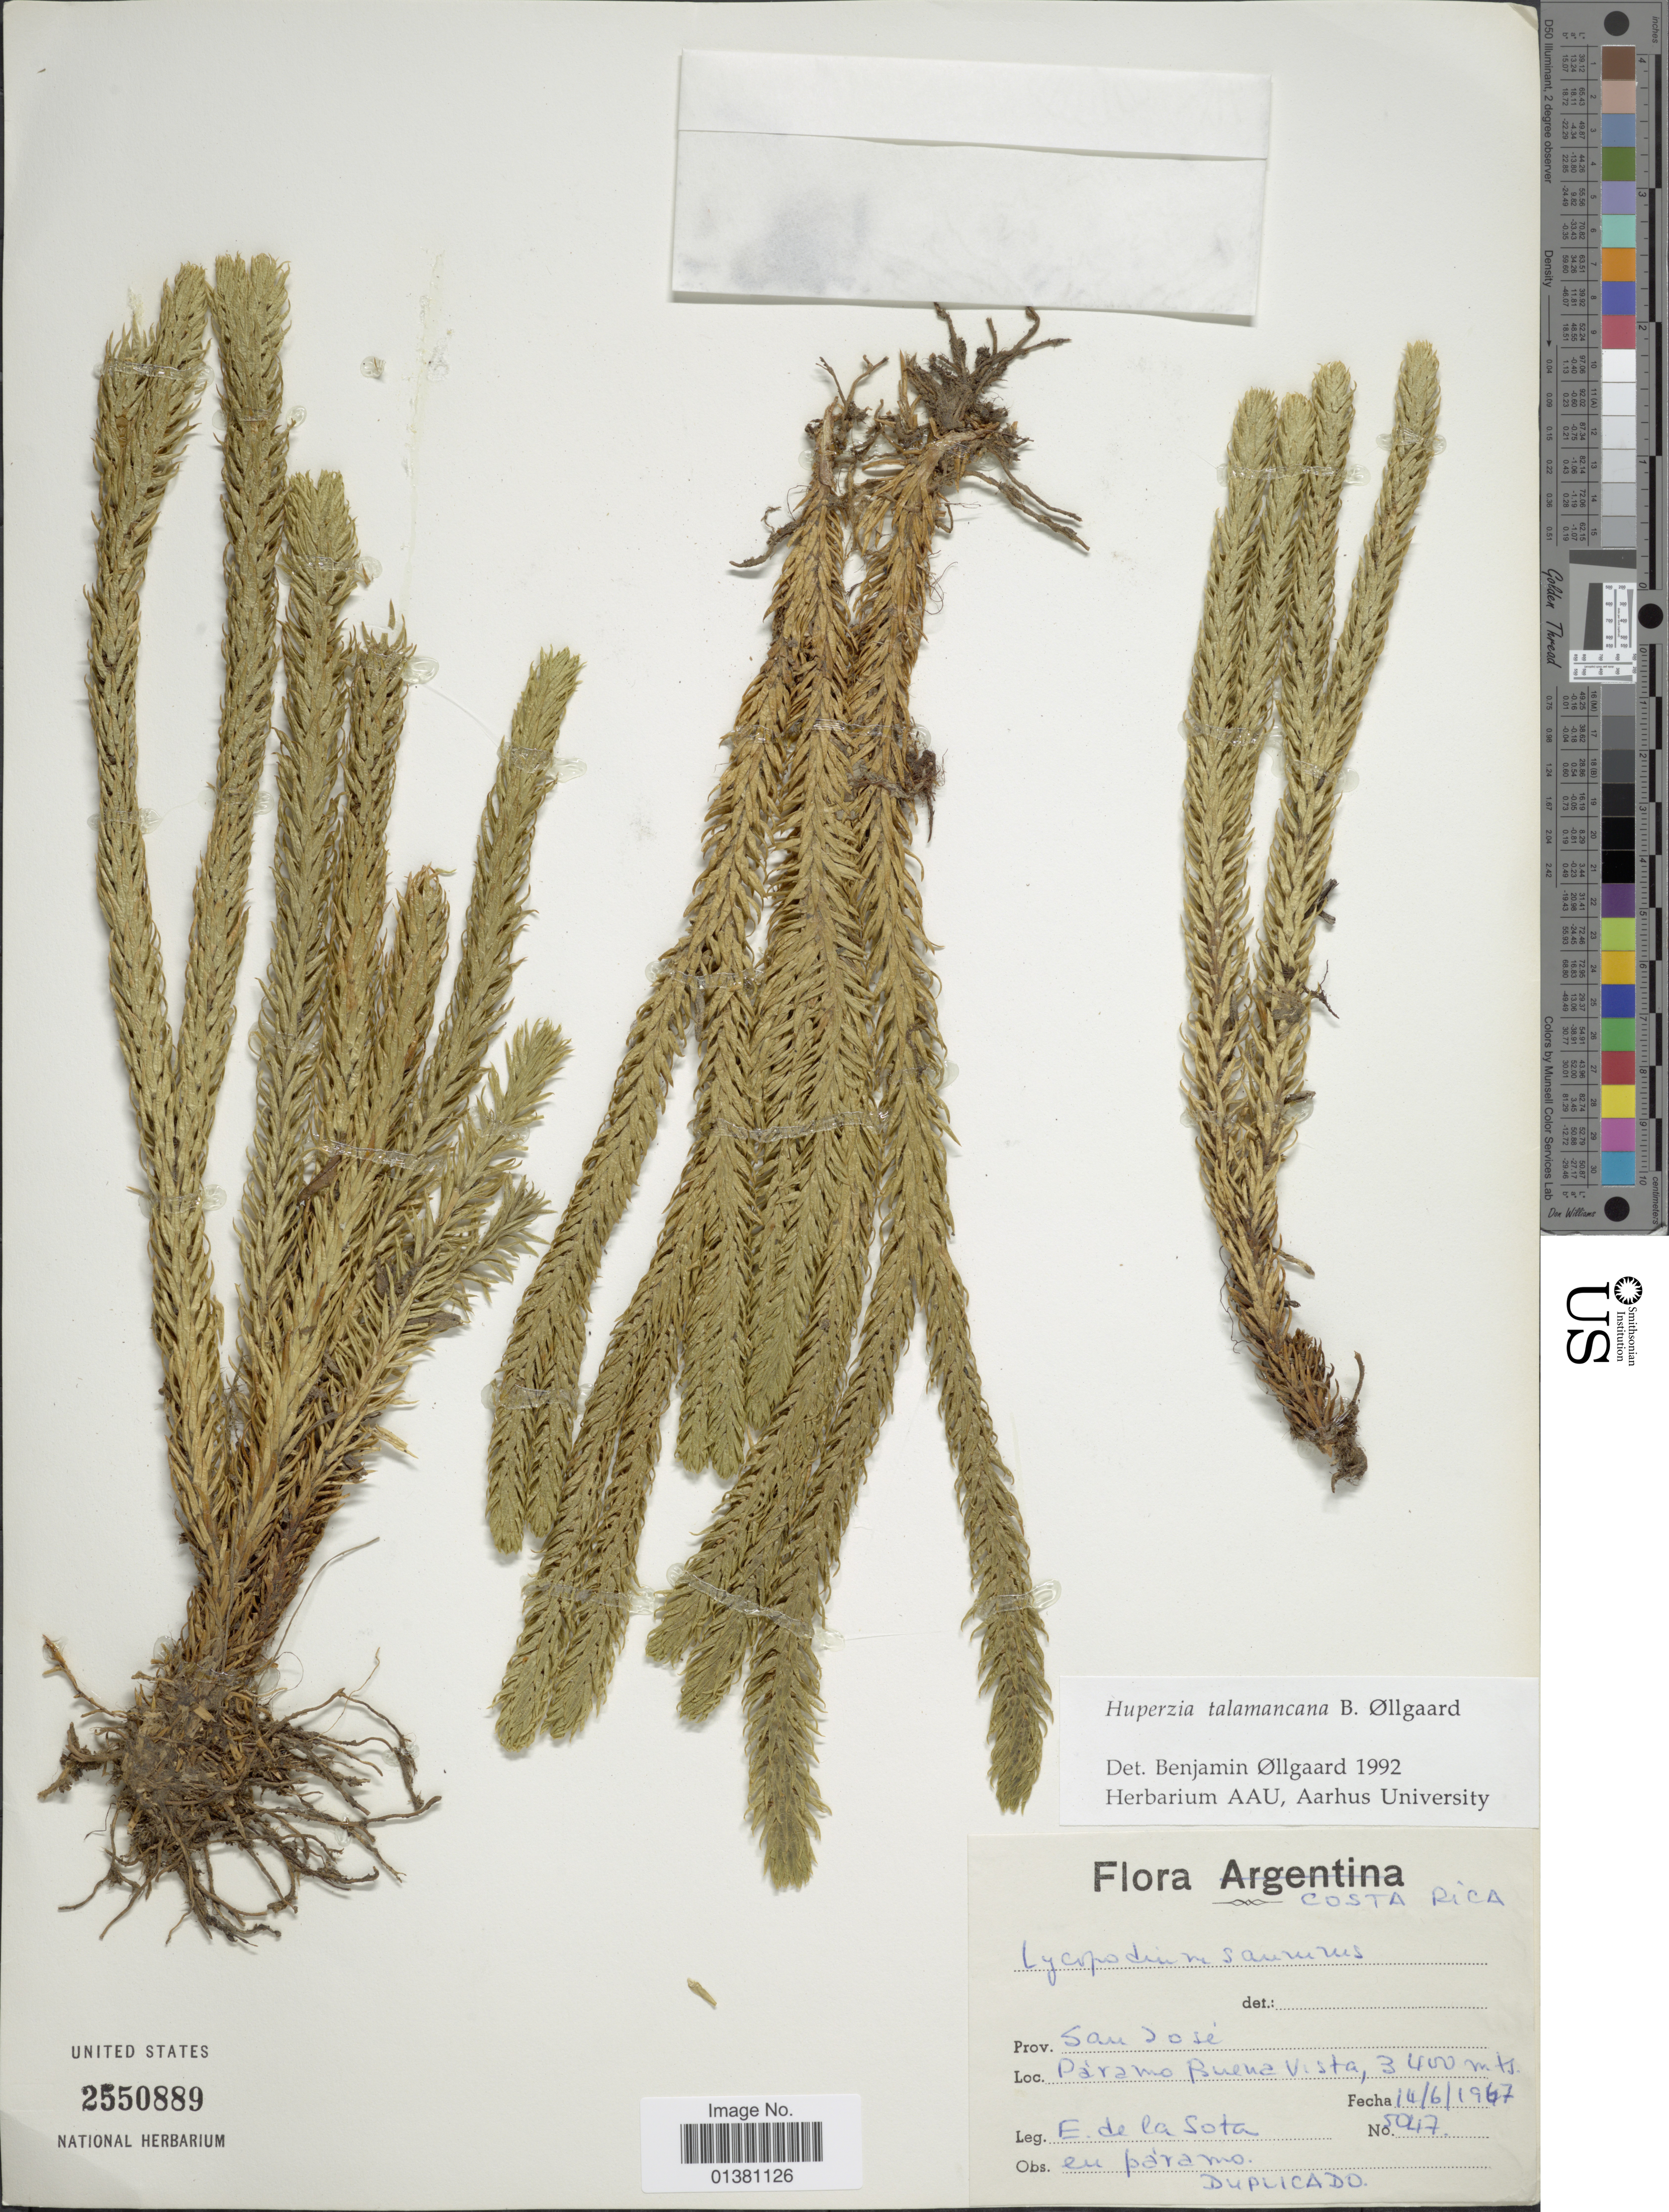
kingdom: Plantae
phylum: Tracheophyta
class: Lycopodiopsida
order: Lycopodiales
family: Lycopodiaceae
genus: Phlegmariurus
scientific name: Phlegmariurus talamancanus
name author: (B. Øllg.) B. Øllg.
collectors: E. R. de la Sota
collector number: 5047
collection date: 1947-06-14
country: Costa Rica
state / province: San José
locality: Prov. San José, Páramo Buena Vista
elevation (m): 3400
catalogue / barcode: US 2550889